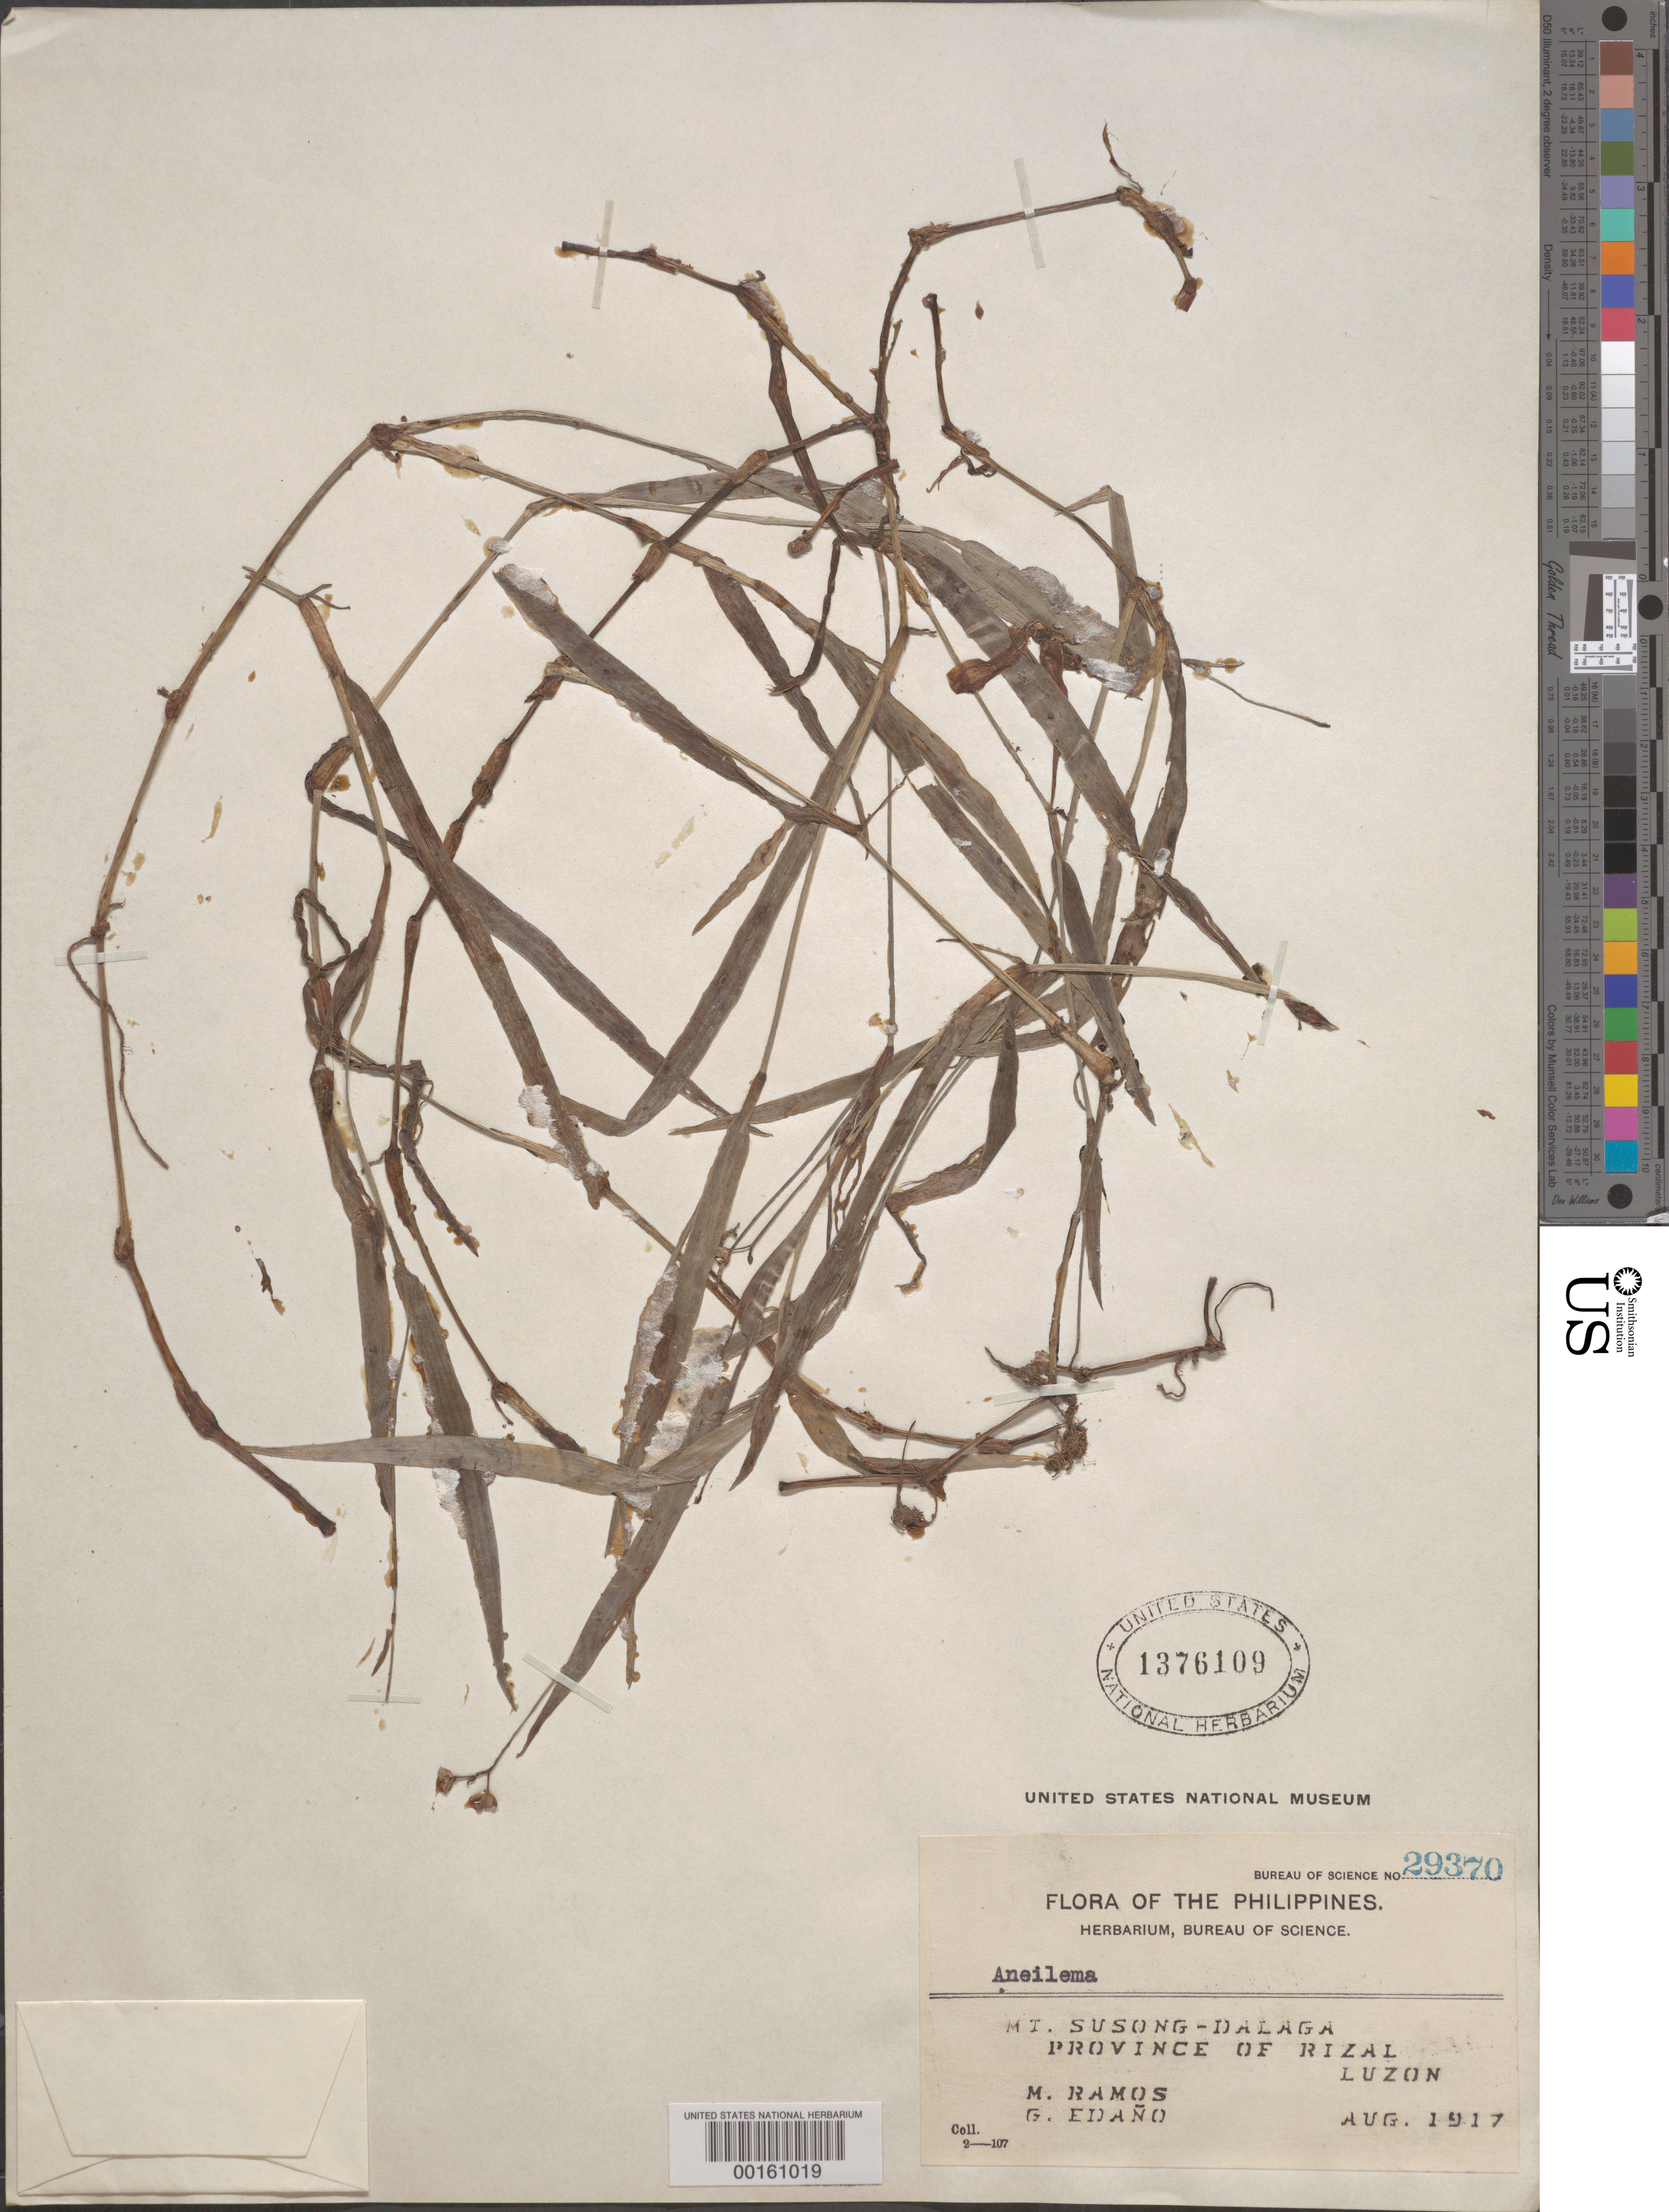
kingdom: Plantae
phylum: Tracheophyta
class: Liliopsida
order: Commelinales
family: Commelinaceae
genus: Murdannia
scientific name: Murdannia nudiflora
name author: (L.) Brenan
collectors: M. Ramos & G. E. Edaño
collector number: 29370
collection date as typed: Aug 1917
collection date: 1917-08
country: Philippines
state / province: Calabarzon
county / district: Rizal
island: Luzon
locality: Mt. susong-dalaga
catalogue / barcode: US 1376109